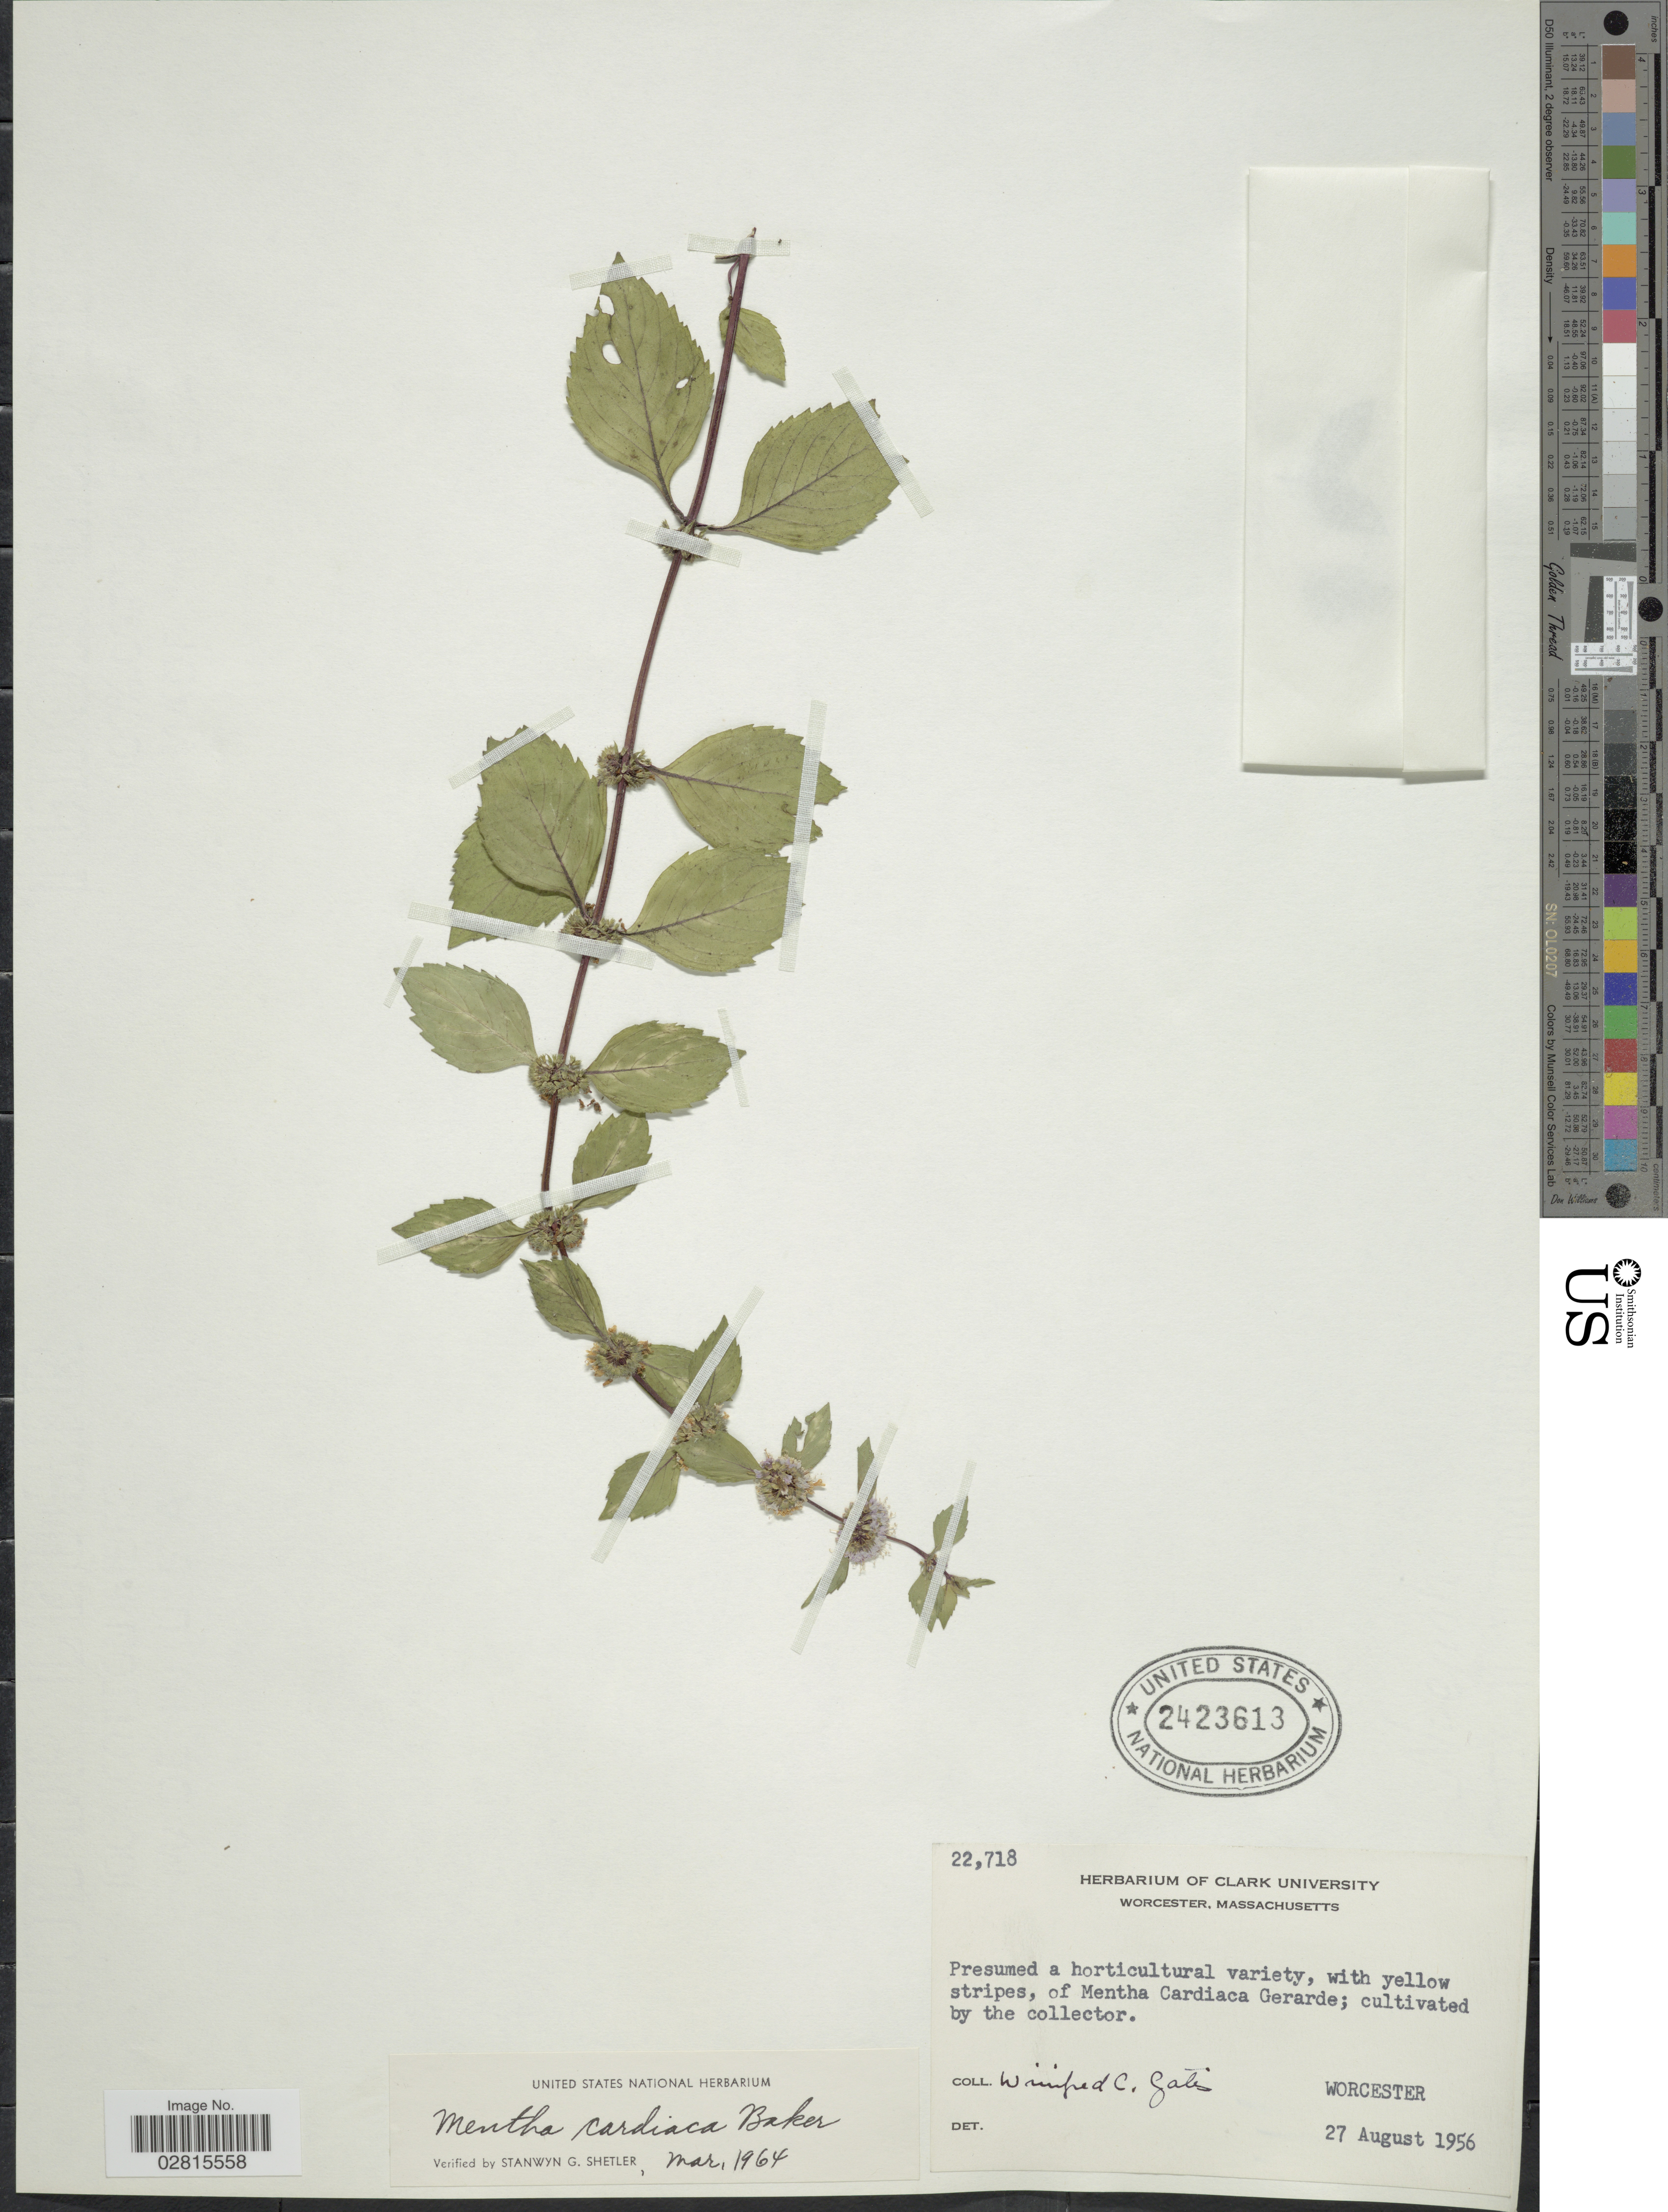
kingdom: Plantae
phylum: Tracheophyta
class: Magnoliopsida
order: Lamiales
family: Lamiaceae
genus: Mentha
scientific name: Mentha x cardiaca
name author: (S.F. Gray) Gerarde ex Baker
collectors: W. Gates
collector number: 22718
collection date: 1956-08-27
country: United States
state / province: Massachusetts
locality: Worcester.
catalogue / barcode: US 2423613